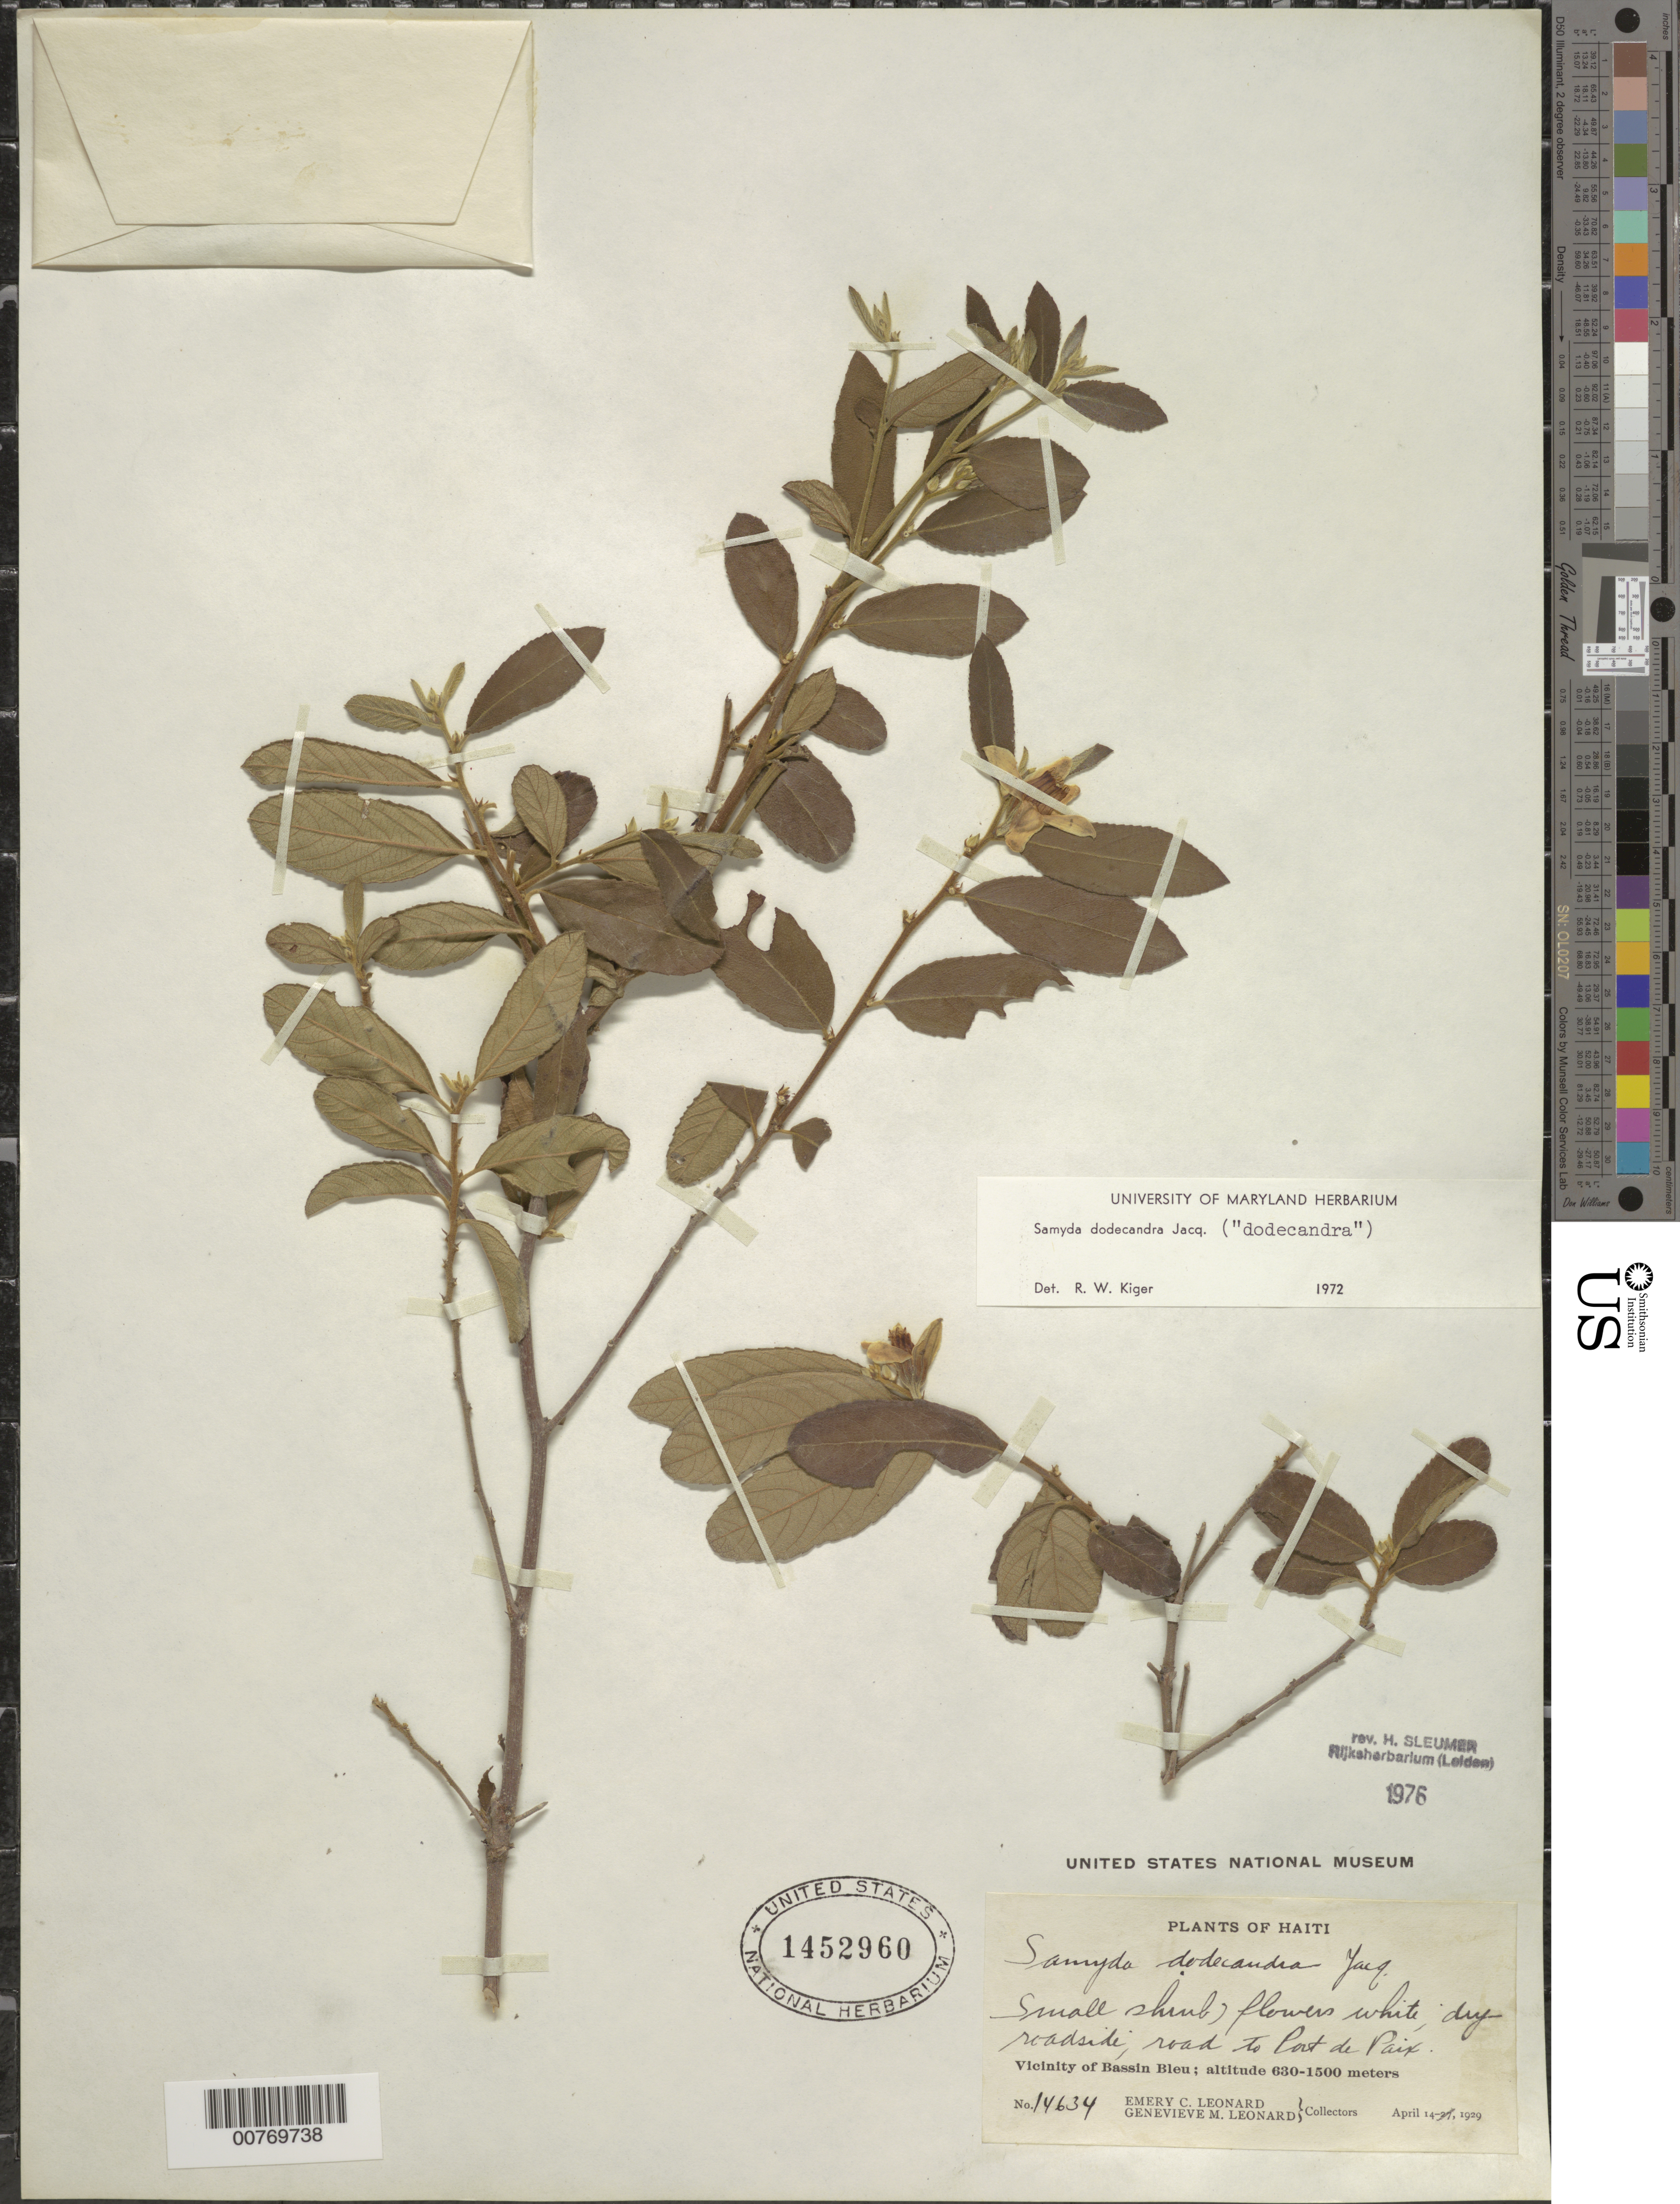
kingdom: Plantae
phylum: Tracheophyta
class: Magnoliopsida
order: Malpighiales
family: Salicaceae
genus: Casearia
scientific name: Casearia dodecandra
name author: (Jacq.) T. Samar. & M.H. Alford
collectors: E. C. Leonard & G. M. Leonard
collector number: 14634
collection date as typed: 14 Apr 1929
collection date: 1929-04-14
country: Haiti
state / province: Ouest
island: Hispaniola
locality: Vicinity of Bassin Bleu, road to Port-au-Prince.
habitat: Dry roadside.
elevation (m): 630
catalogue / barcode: US 1452960